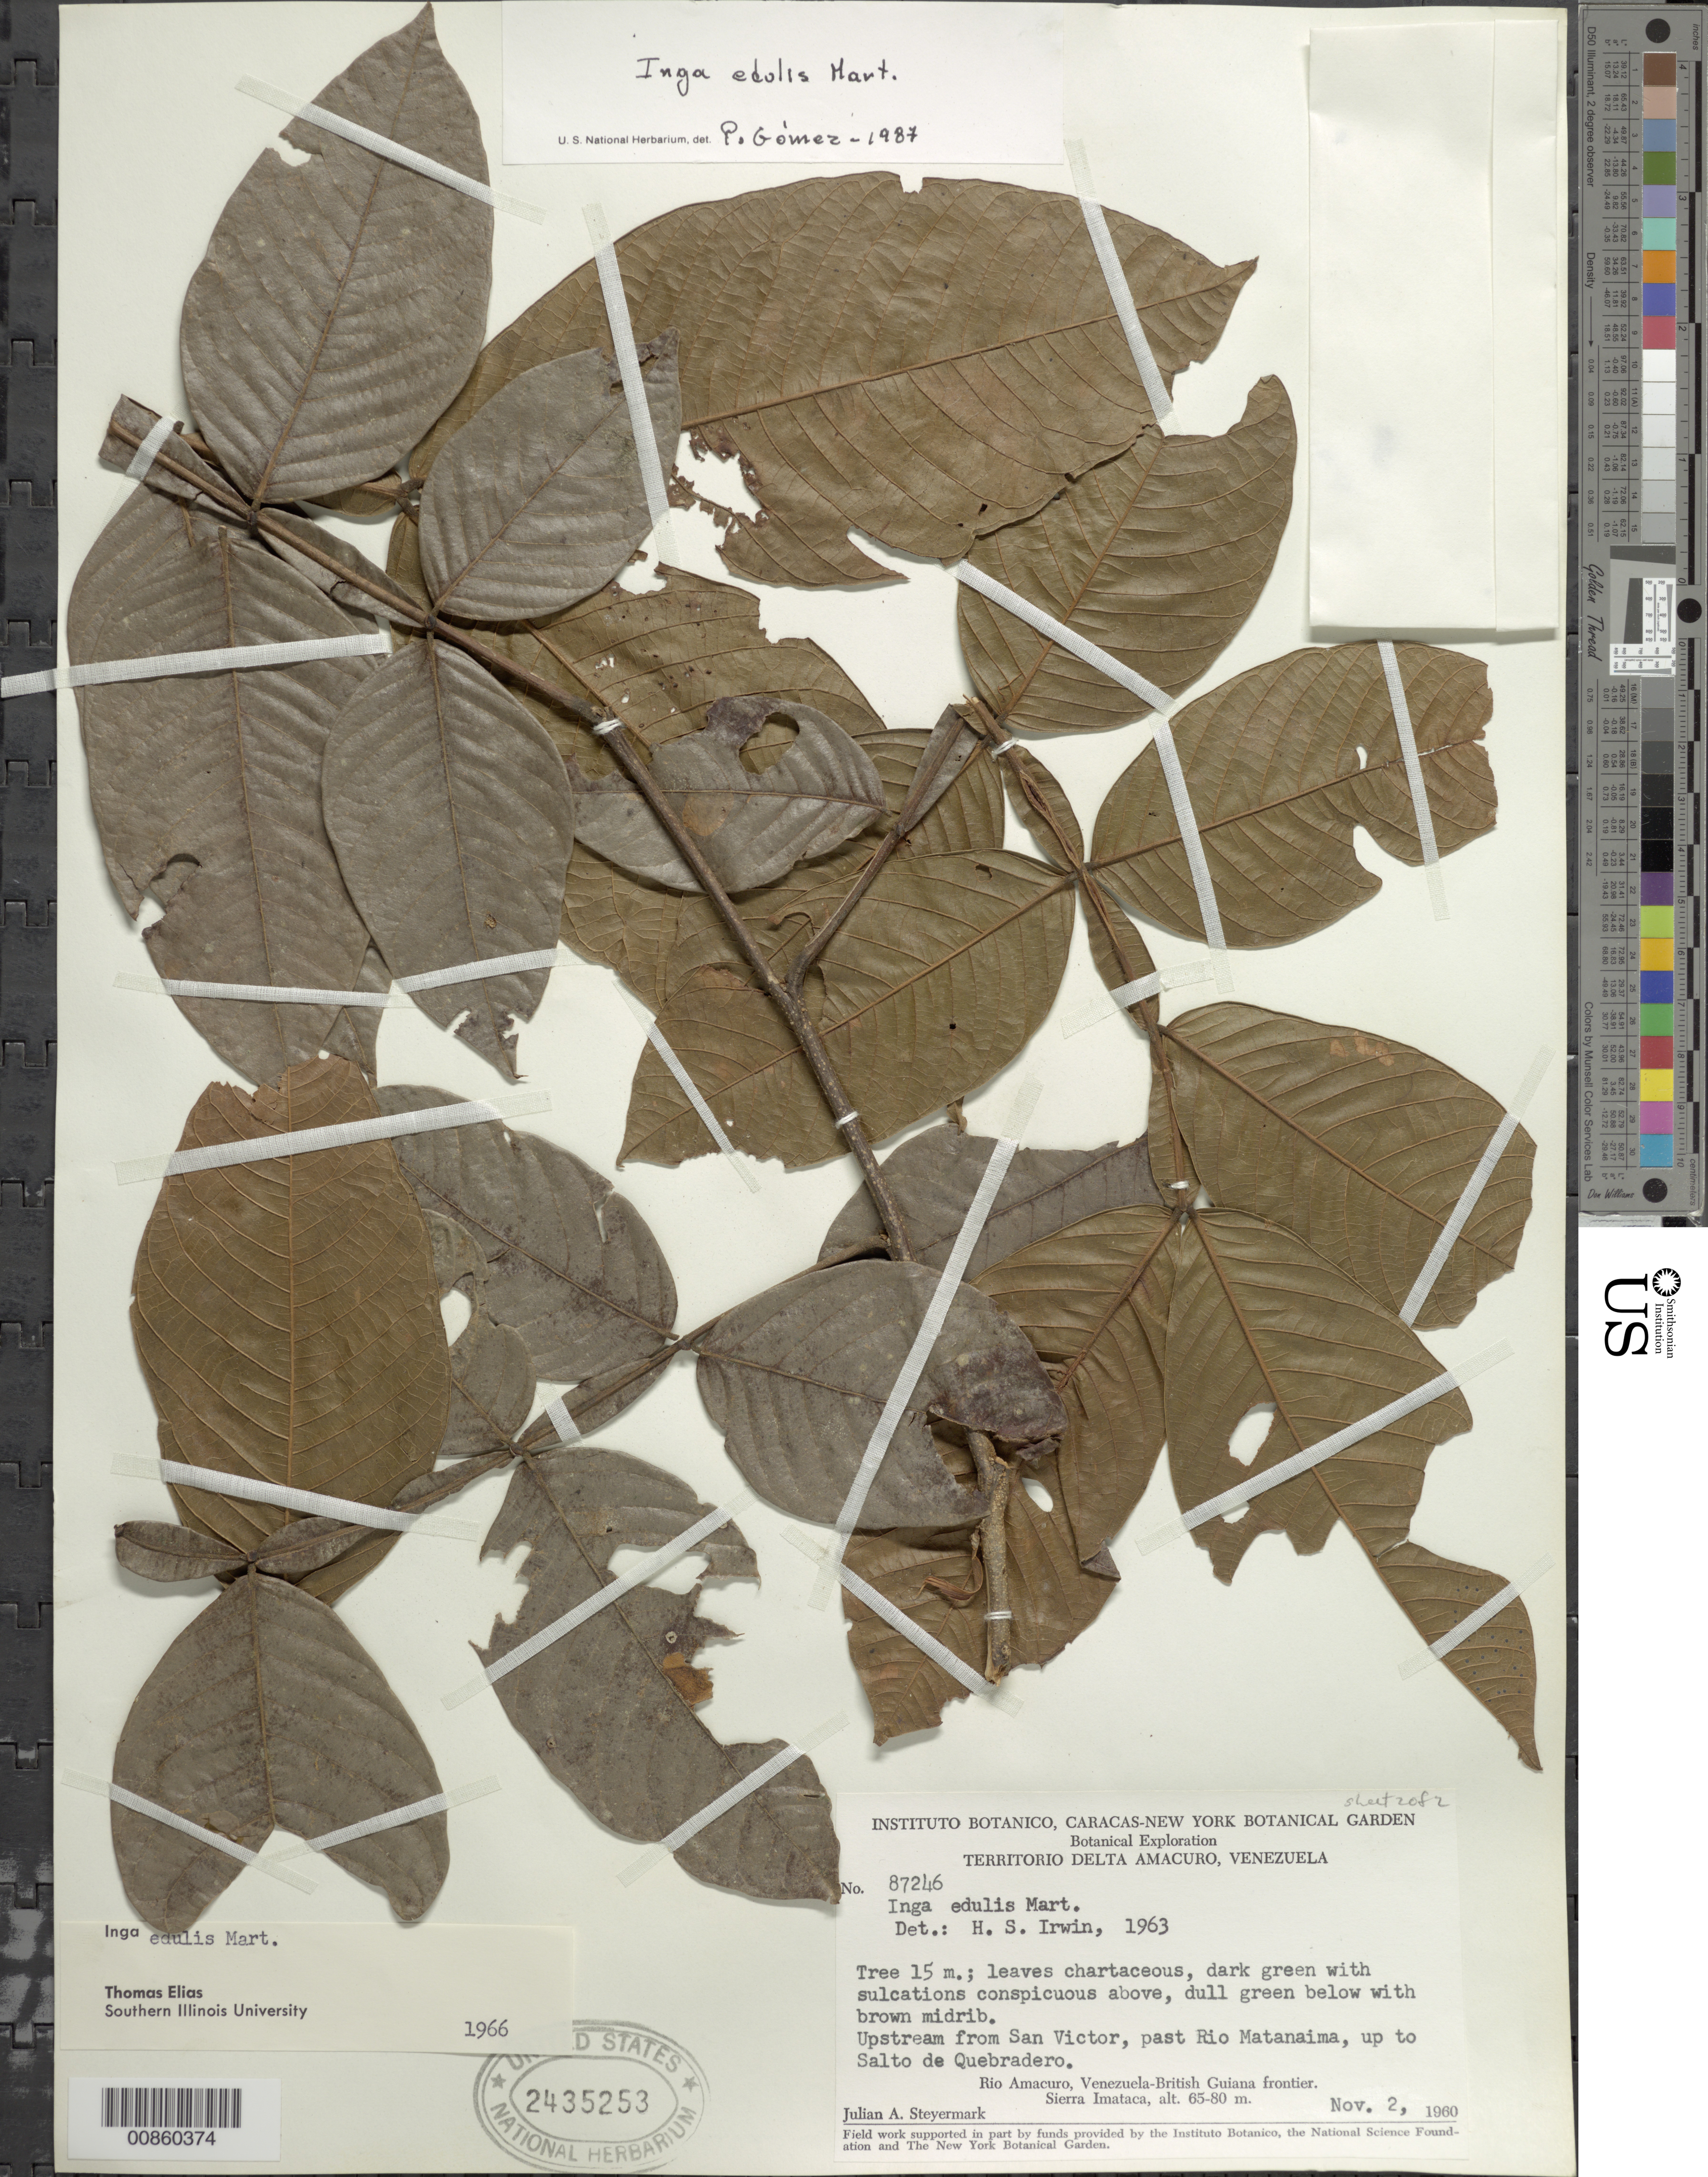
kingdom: Plantae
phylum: Tracheophyta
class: Magnoliopsida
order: Fabales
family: Fabaceae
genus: Inga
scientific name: Inga edulis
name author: Mart.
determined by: Elias, Thomas S.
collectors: J. Steyermark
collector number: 87246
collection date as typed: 2-Nov-60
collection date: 1960-11-02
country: Venezuela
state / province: Delta Amacuro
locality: Río Amacuro, Venezuela-British Guiana frontier, Sierra Imataca; upstream from San Victor, past Río Matanaima, up to Salto de Quebradero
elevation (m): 65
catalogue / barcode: US 2435253